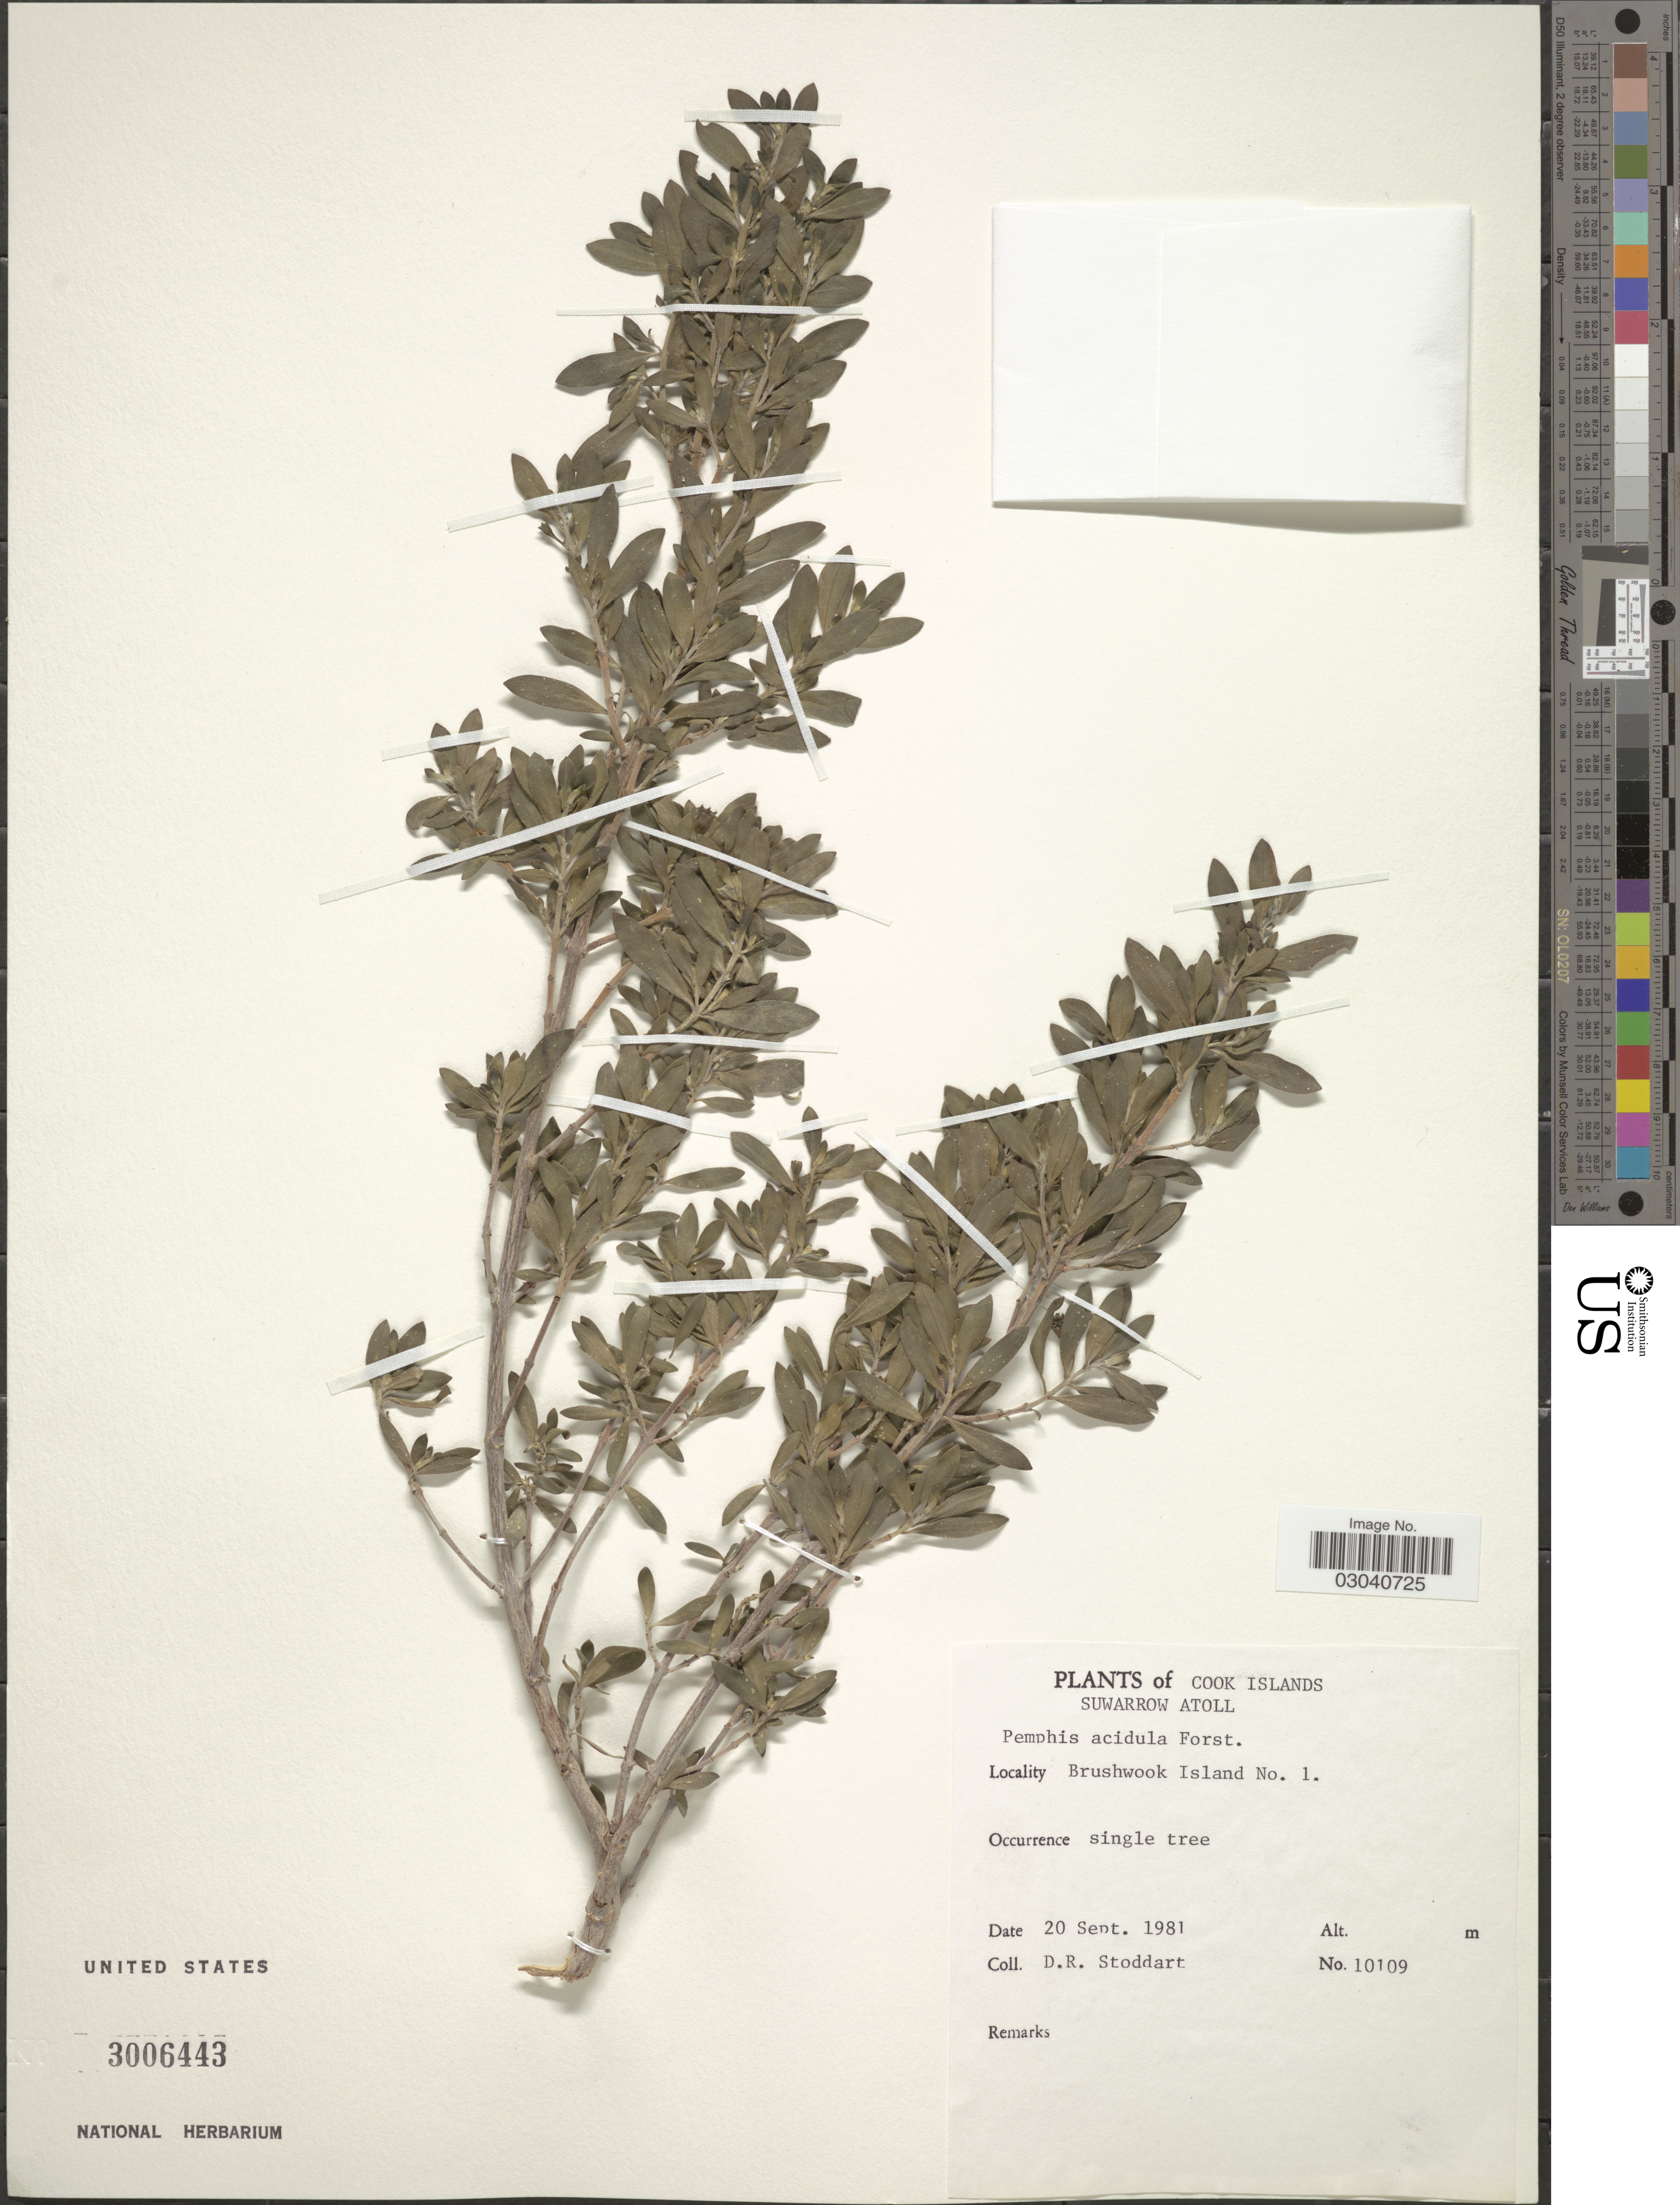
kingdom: Plantae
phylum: Tracheophyta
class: Magnoliopsida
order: Myrtales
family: Lythraceae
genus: Pemphis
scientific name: Pemphis acidula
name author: J.R. Forst. & G. Forst.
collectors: D. R. Stoddart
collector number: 10109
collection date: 1981-09-20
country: Cook Islands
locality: Suwarrow Atoll. Brushwook Island No. 1.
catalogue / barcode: US 3006443